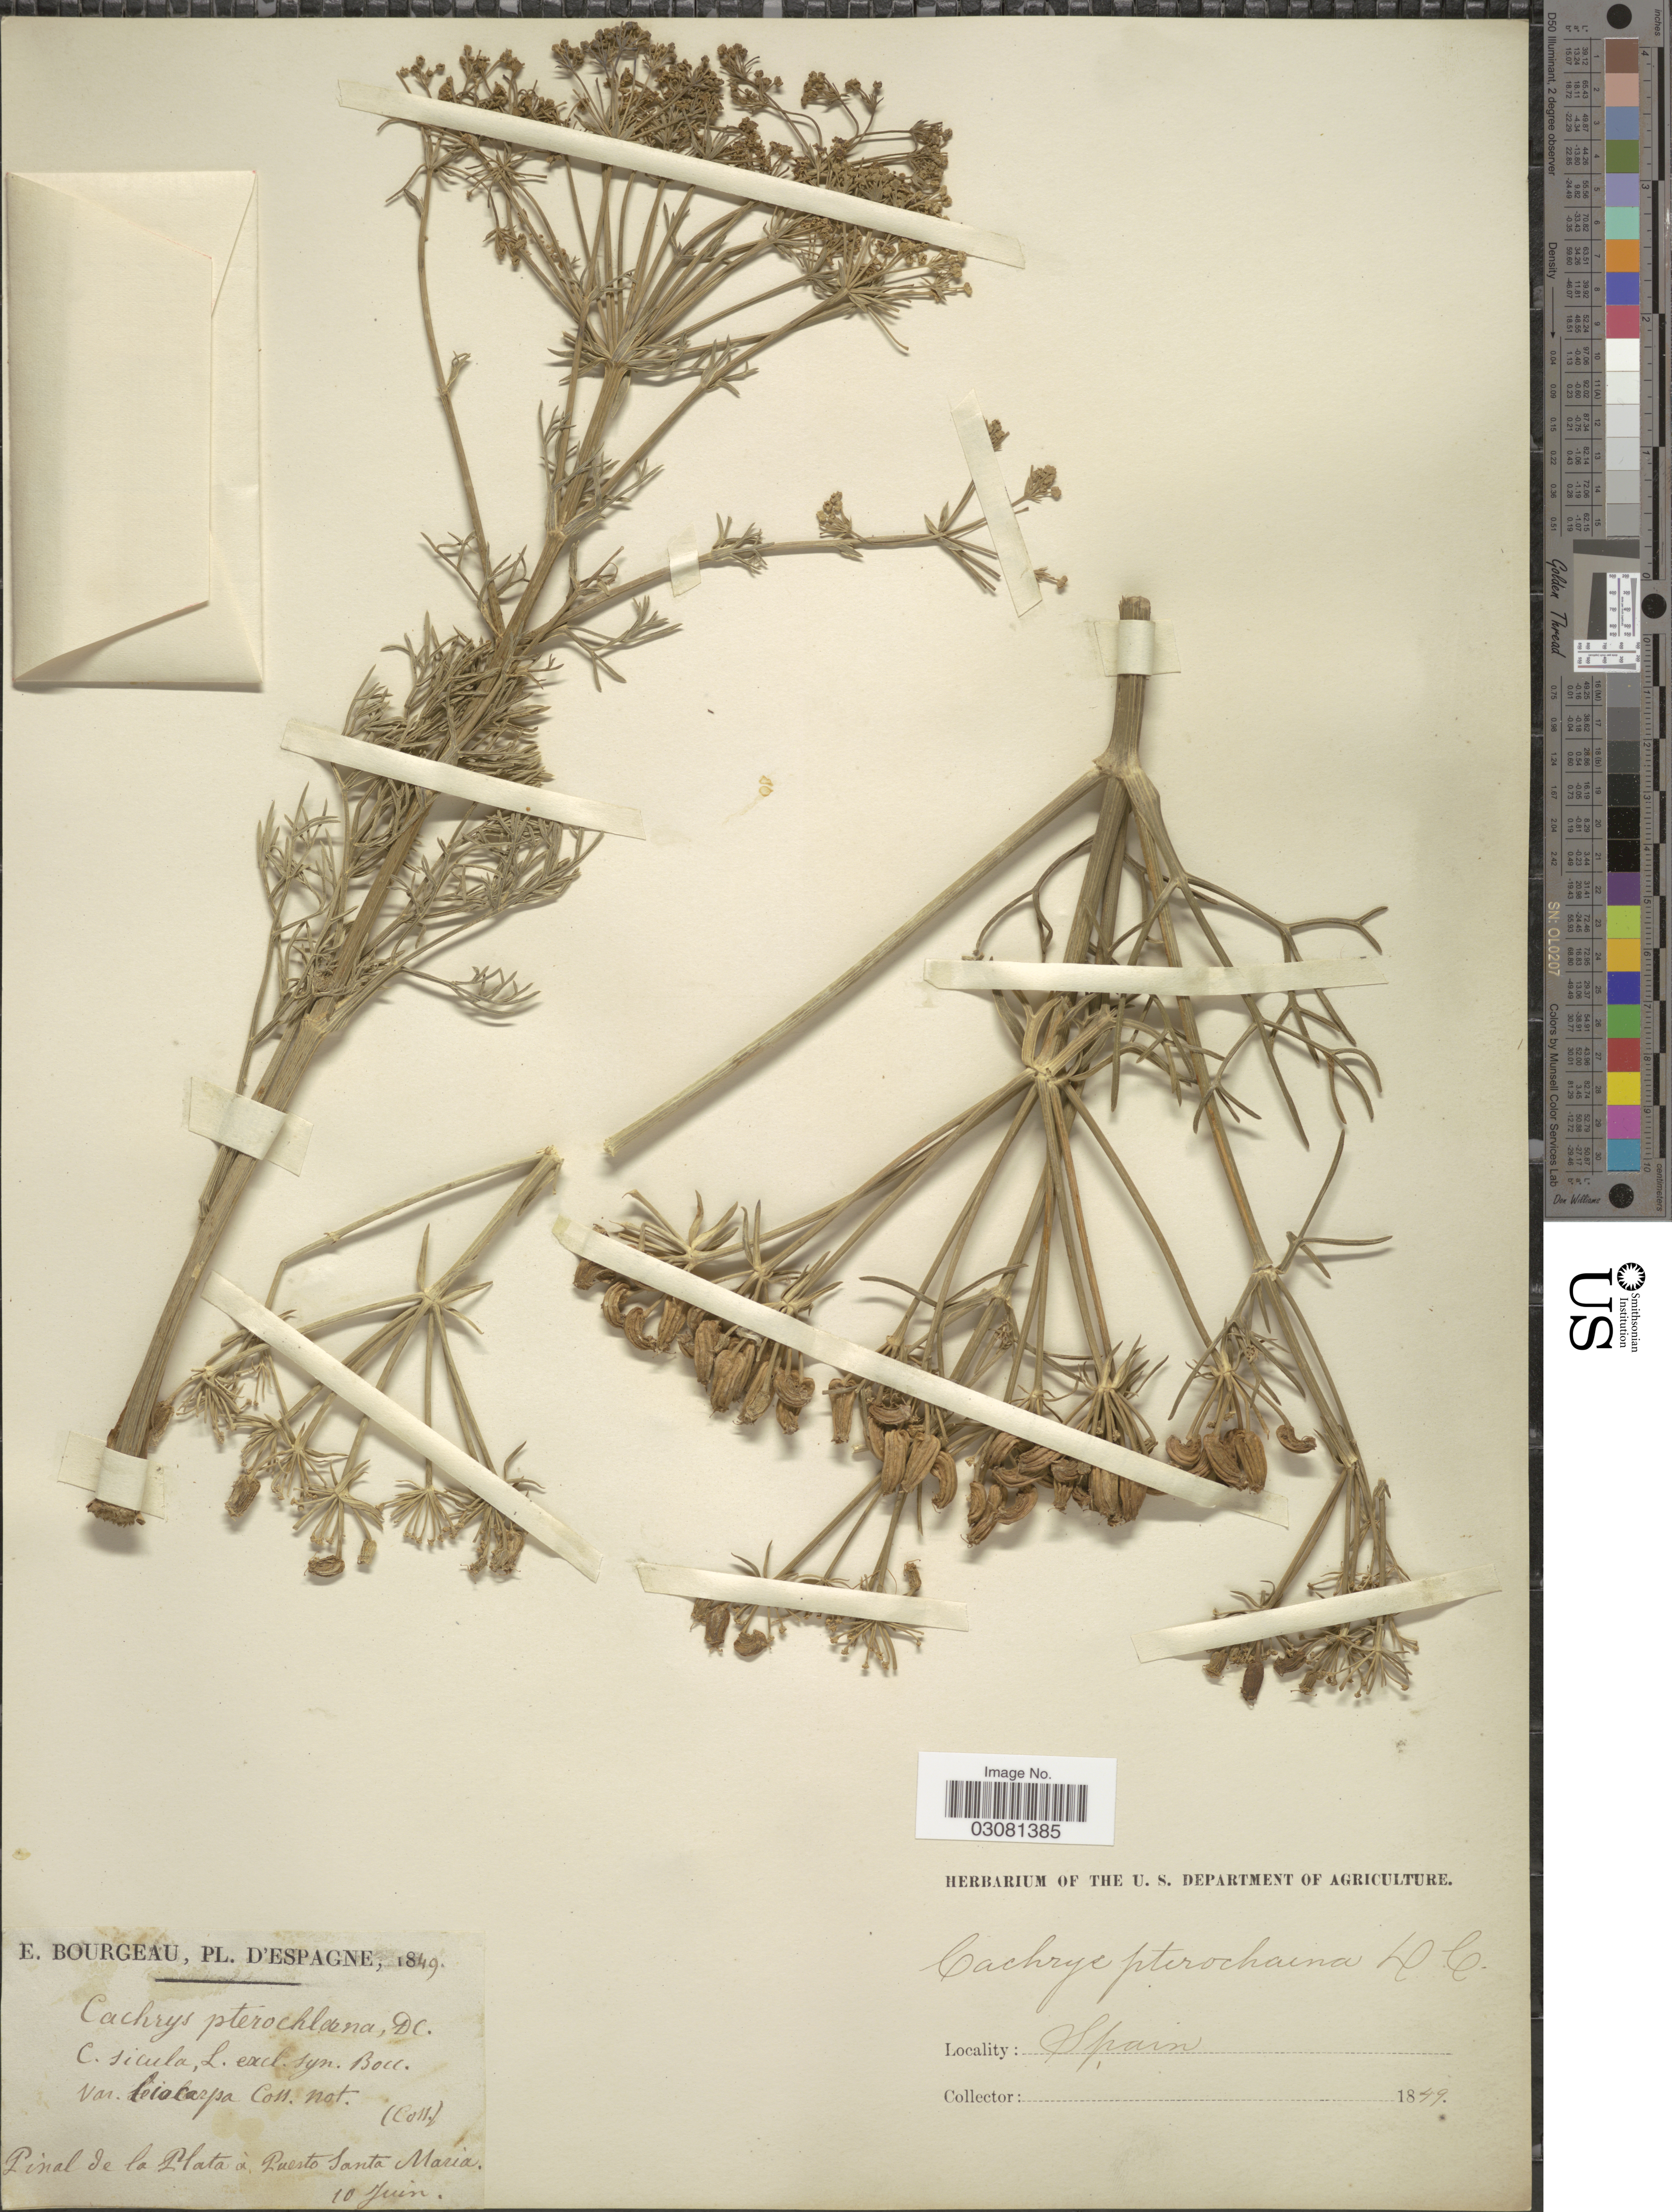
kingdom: Plantae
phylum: Tracheophyta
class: Magnoliopsida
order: Apiales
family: Apiaceae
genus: Cachrys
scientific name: Cachrys pterochlaena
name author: DC.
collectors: E. Bourgeau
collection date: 1849-06-10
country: Spain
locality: Pinal de la Plata à Puesto Santa Maria.